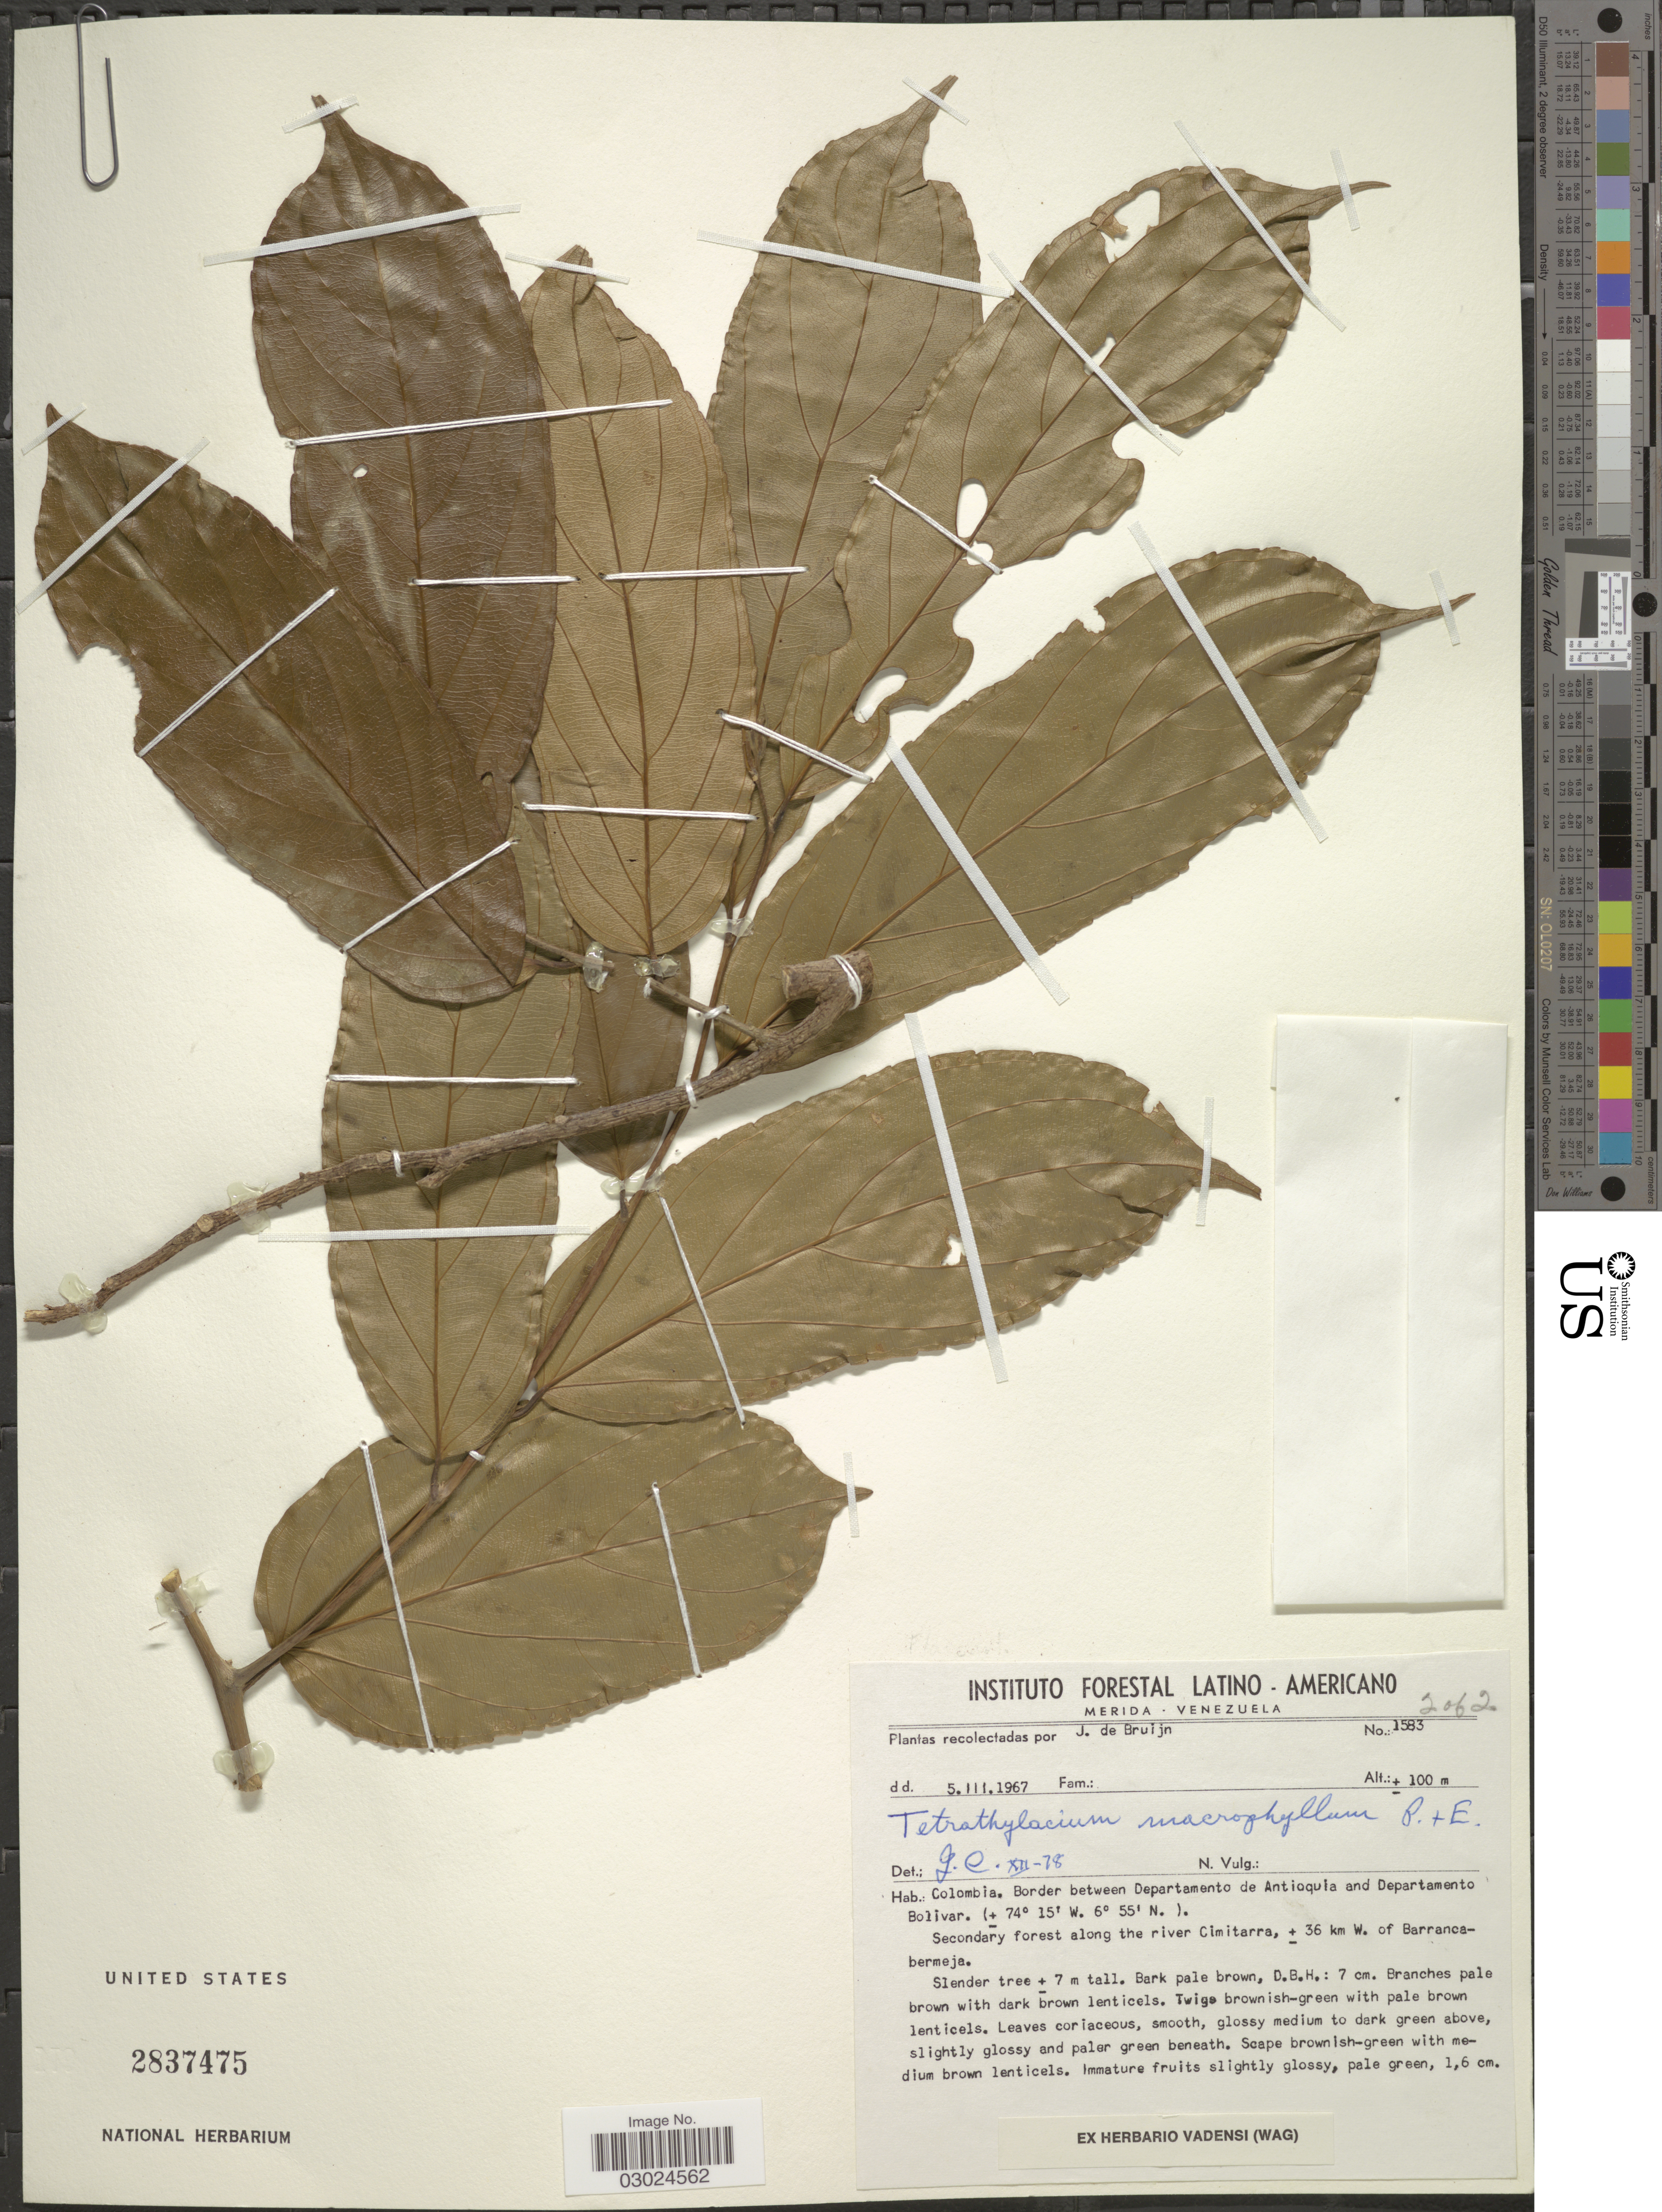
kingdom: Plantae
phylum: Tracheophyta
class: Magnoliopsida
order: Malpighiales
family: Salicaceae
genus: Tetrathylacium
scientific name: Tetrathylacium macrophyllum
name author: Poepp.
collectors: J. Bruijn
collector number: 1583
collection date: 1967-03-05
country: Colombia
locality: Border between Departamento de Antioquia and Departamento Bolivar. Along the river Cimitarra, ± 36 km W. of Barranca-bermeja.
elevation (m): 100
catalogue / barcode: US 2837475